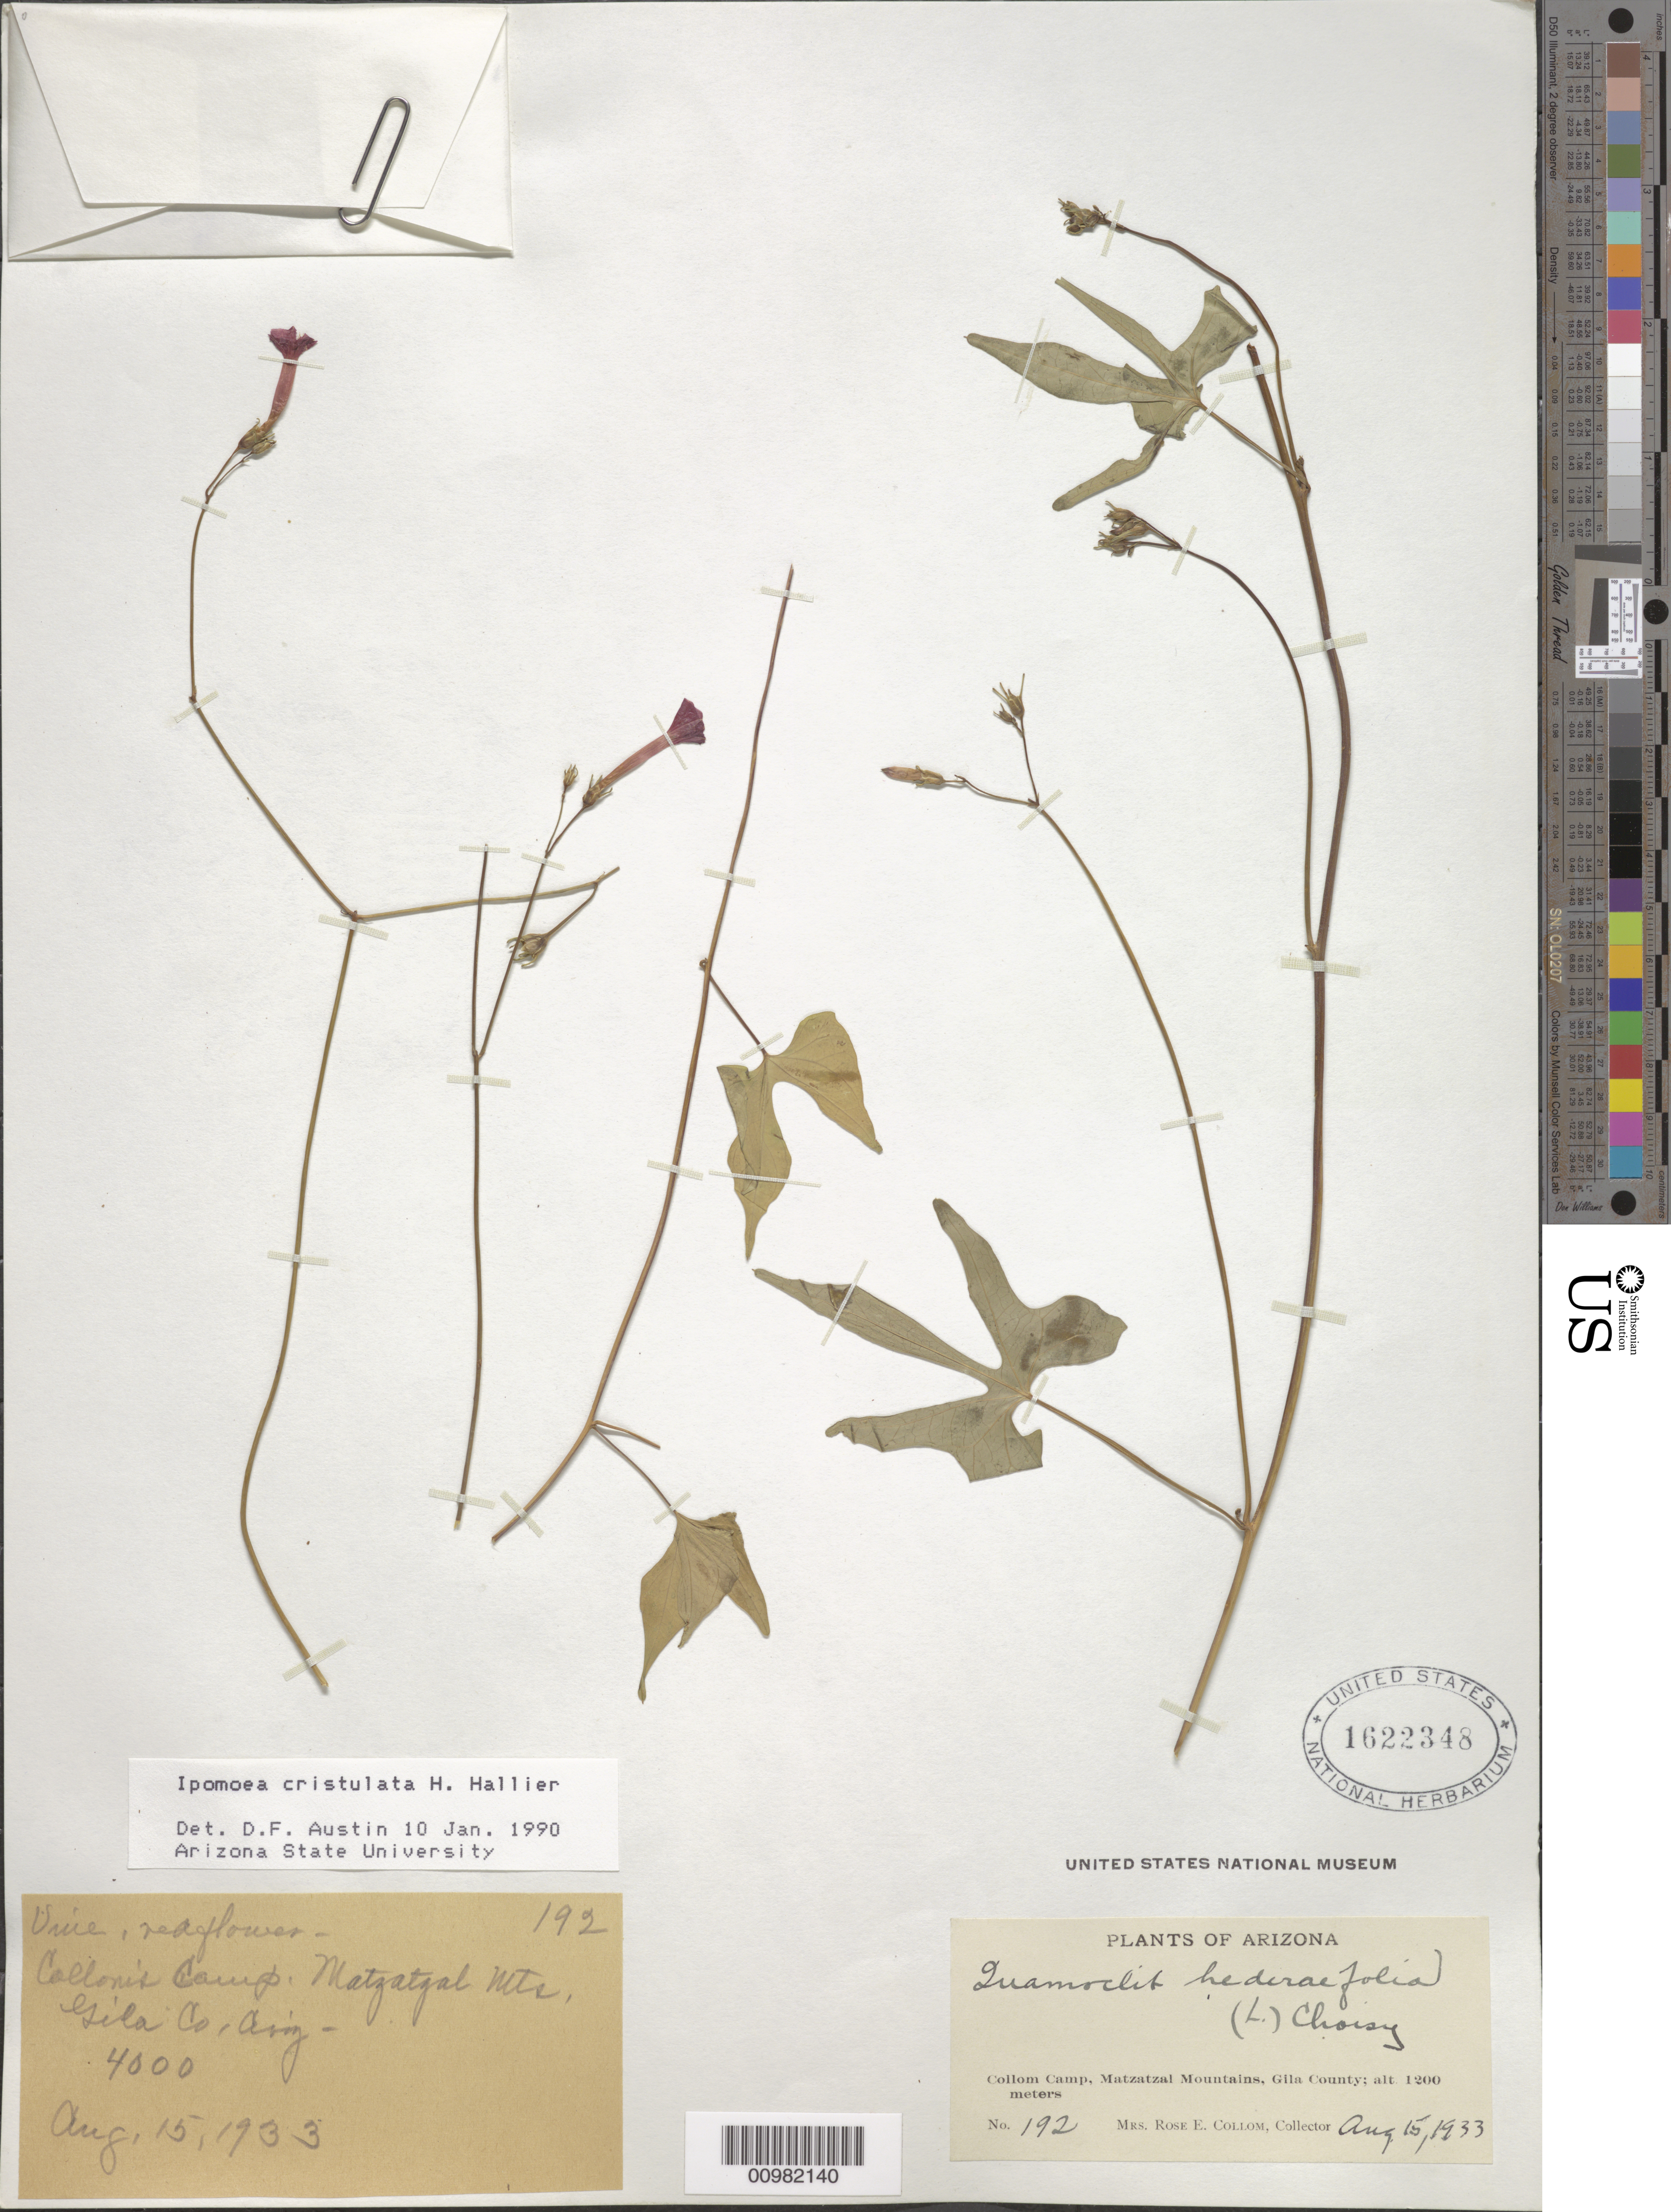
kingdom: Plantae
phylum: Tracheophyta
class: Magnoliopsida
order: Solanales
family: Convolvulaceae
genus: Ipomoea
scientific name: Ipomoea cristulata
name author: Hallier f.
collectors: R. E. Collom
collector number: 192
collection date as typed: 15 Aug 1933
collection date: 1933-08-15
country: United States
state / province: Arizona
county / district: Gila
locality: Matzatzal Mts.; Collom Camp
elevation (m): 1200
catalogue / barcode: US 1622348